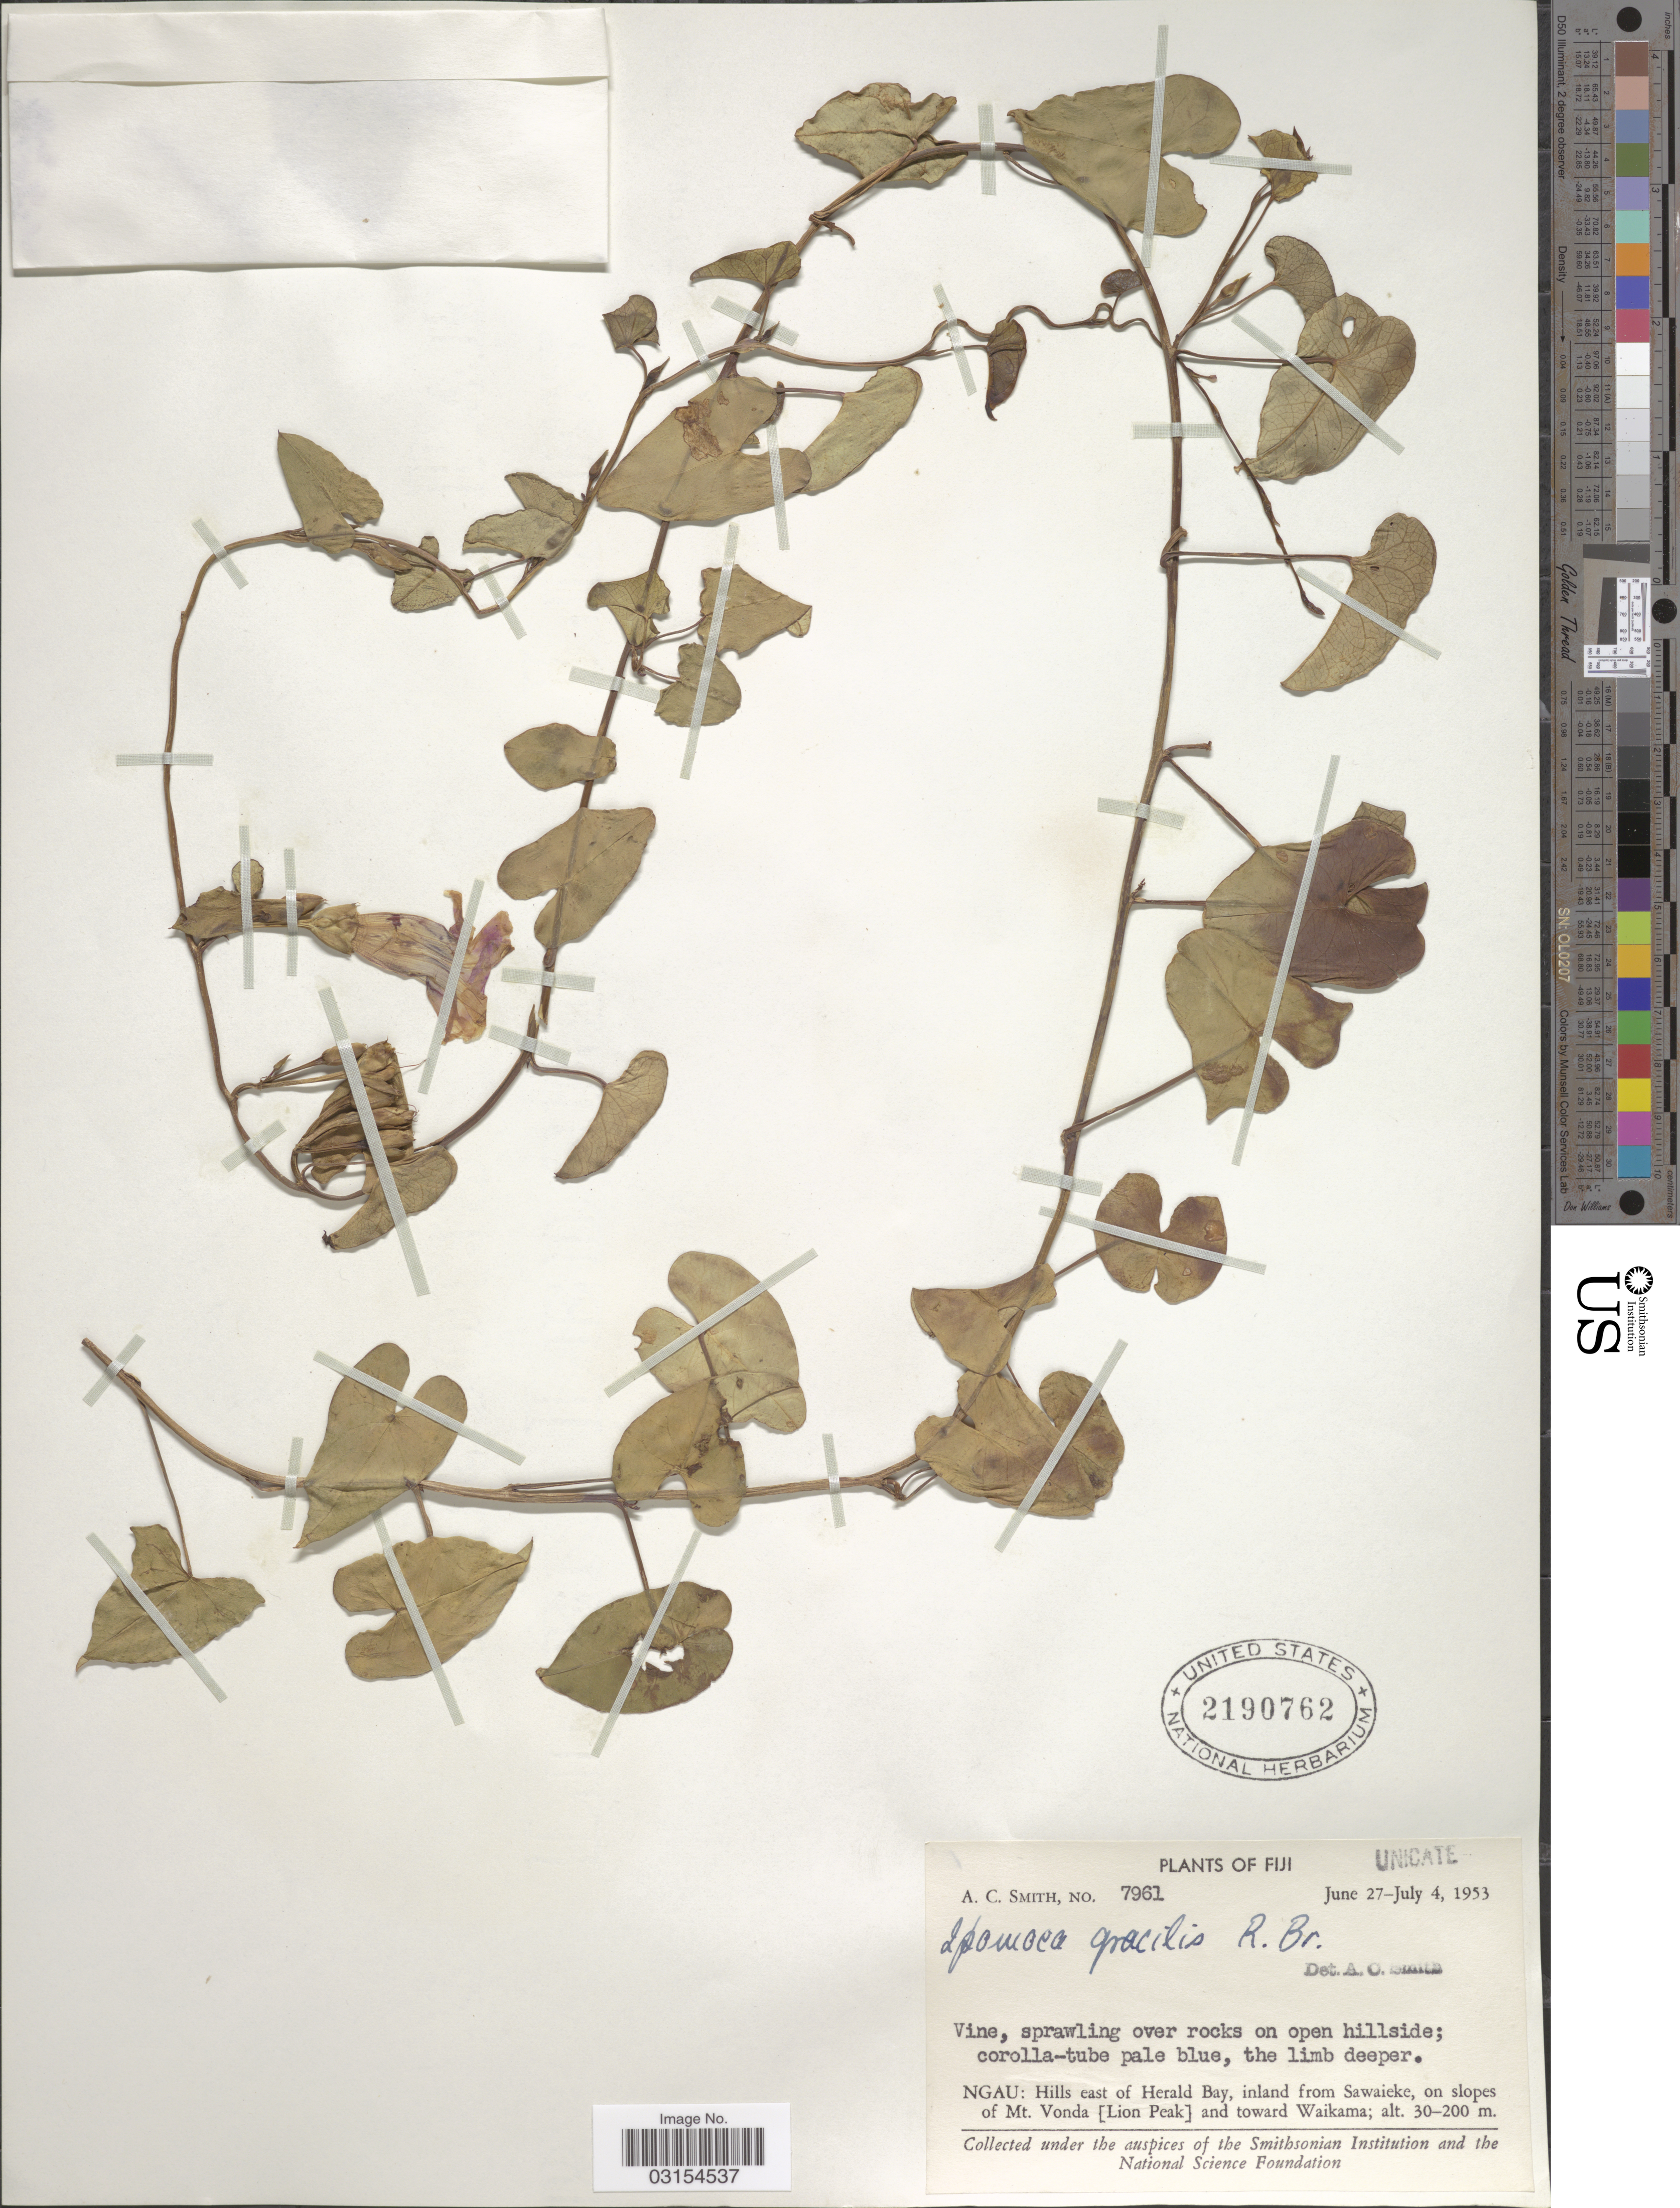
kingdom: Plantae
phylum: Tracheophyta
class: Magnoliopsida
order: Solanales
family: Convolvulaceae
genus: Ipomoea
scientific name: Ipomoea littoralis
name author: Blume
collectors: A. C. Smith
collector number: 7961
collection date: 1953-06-27/1953-07-04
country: Fiji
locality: Ngau: Hills east of Herald Bay, inland from Sawaieke, on slopes of Mt. Vonda [Lion Peak] and toward Waikama.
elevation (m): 30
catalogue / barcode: US 2190762